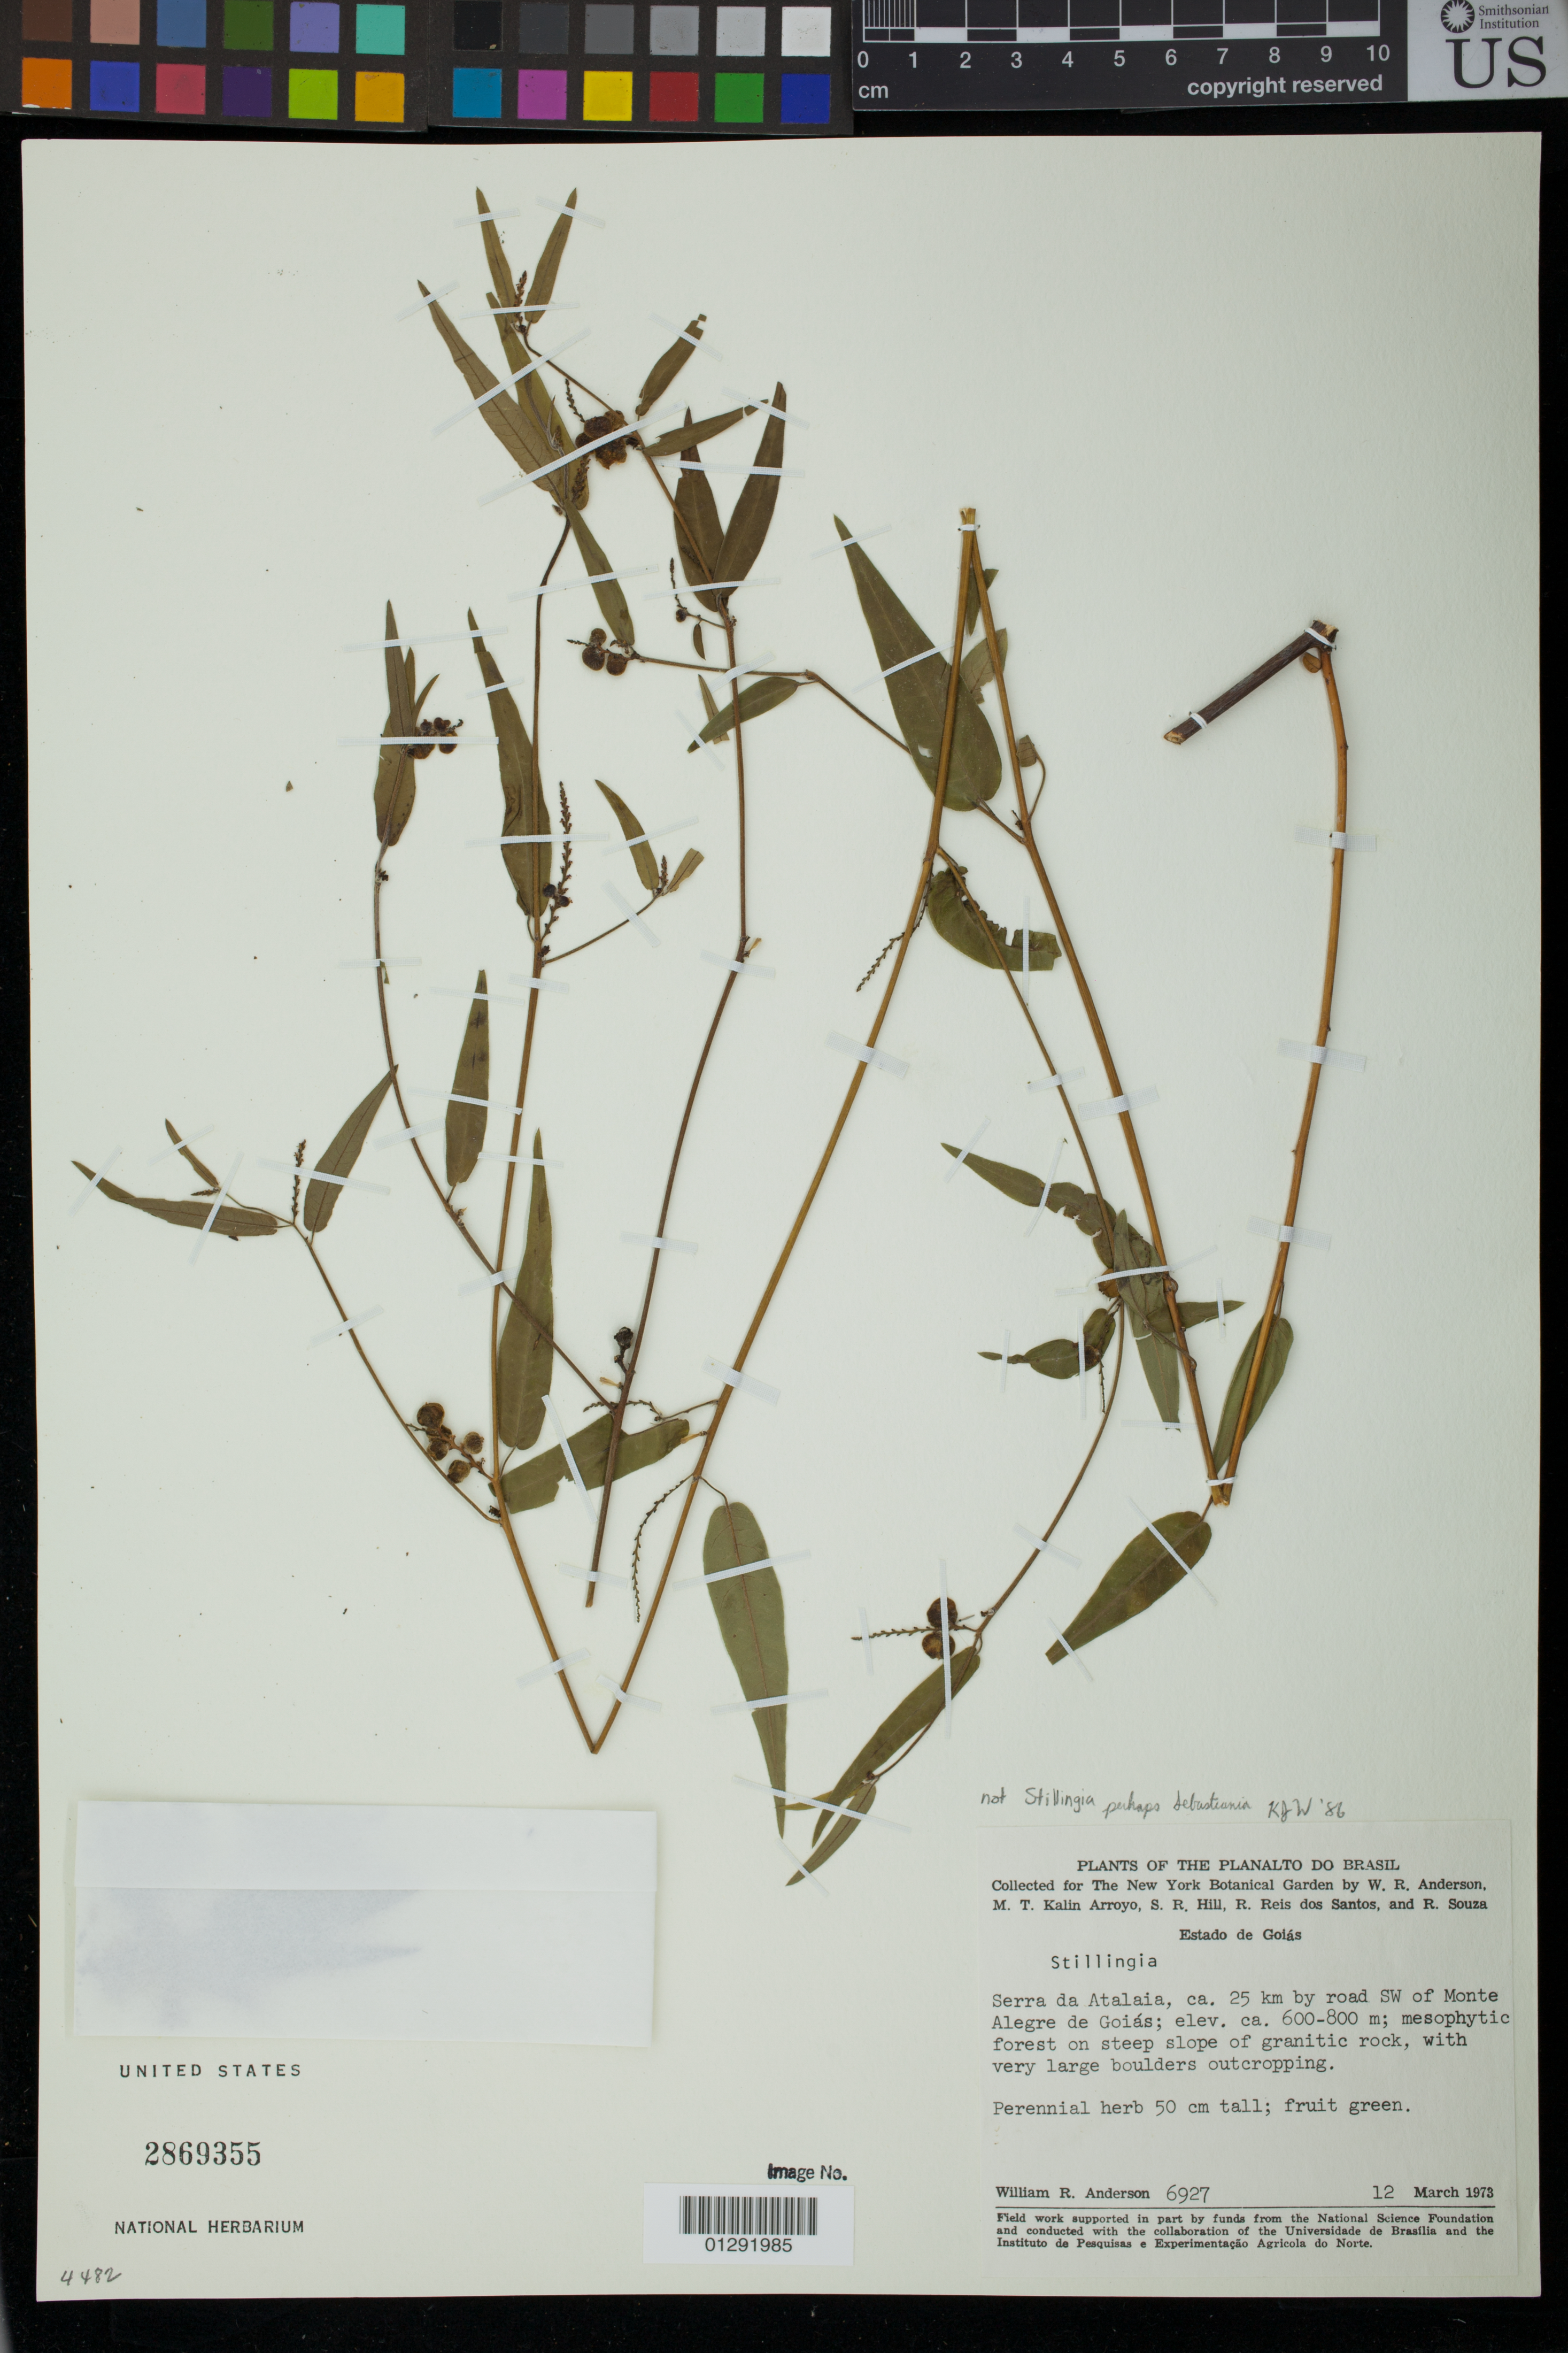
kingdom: Plantae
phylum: Tracheophyta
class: Magnoliopsida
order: Malpighiales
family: Euphorbiaceae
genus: Sebastiania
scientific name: Sebastiania sp.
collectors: W. R. Anderson, M. T. Arroyo, S. R. Hill & R. Reis dos Santos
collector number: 6927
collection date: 1973-03-12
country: Brazil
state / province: Goias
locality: Serra da Atalia ca. 25 km. by road SW of Monte Alegre de Goias; mesophytic forest on steep slope of granite rock, with very large boulders outcropping.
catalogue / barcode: US 2869355